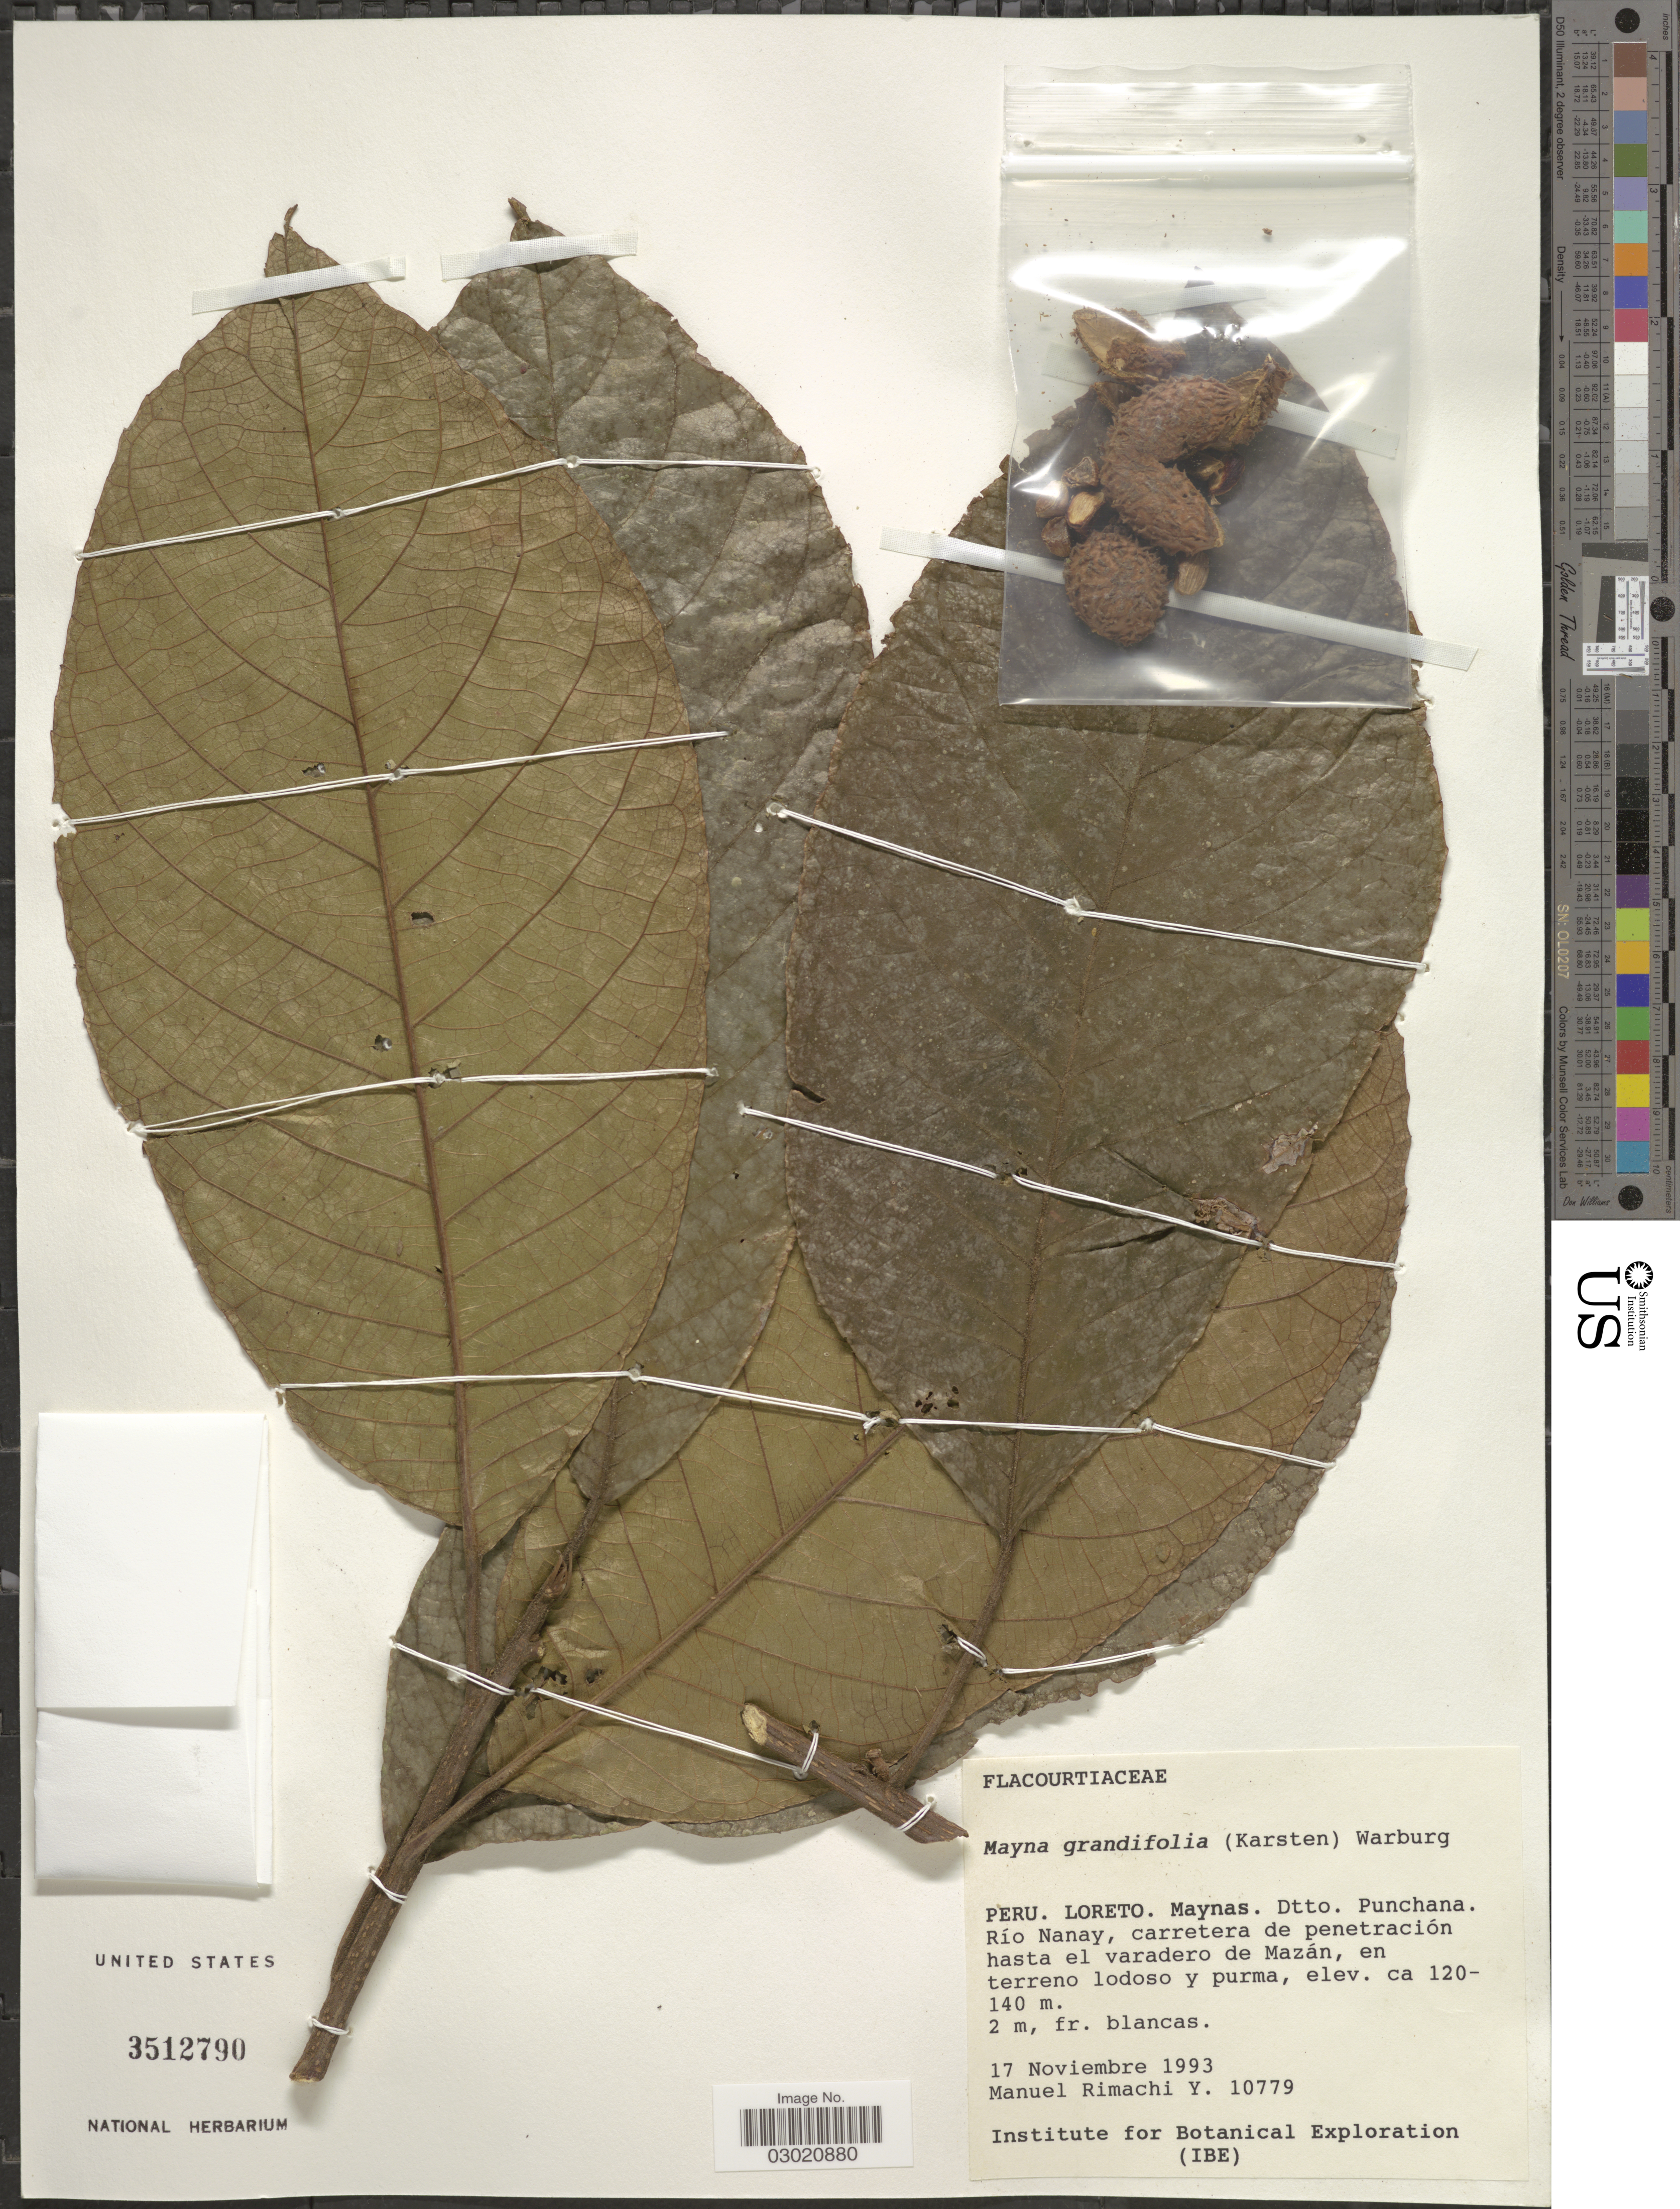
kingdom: Plantae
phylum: Tracheophyta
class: Magnoliopsida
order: Malpighiales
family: Achariaceae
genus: Mayna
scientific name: Mayna grandifolia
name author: (H. Karst.) Warb.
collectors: M. Rimachi Y.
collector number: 10779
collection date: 1993-11-17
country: Peru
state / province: Loreto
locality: Maynas, Dtto. Punchana, Río Nanay, carretera de penetración hasta el varadero de Mazán.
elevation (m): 120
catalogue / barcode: US 3512790